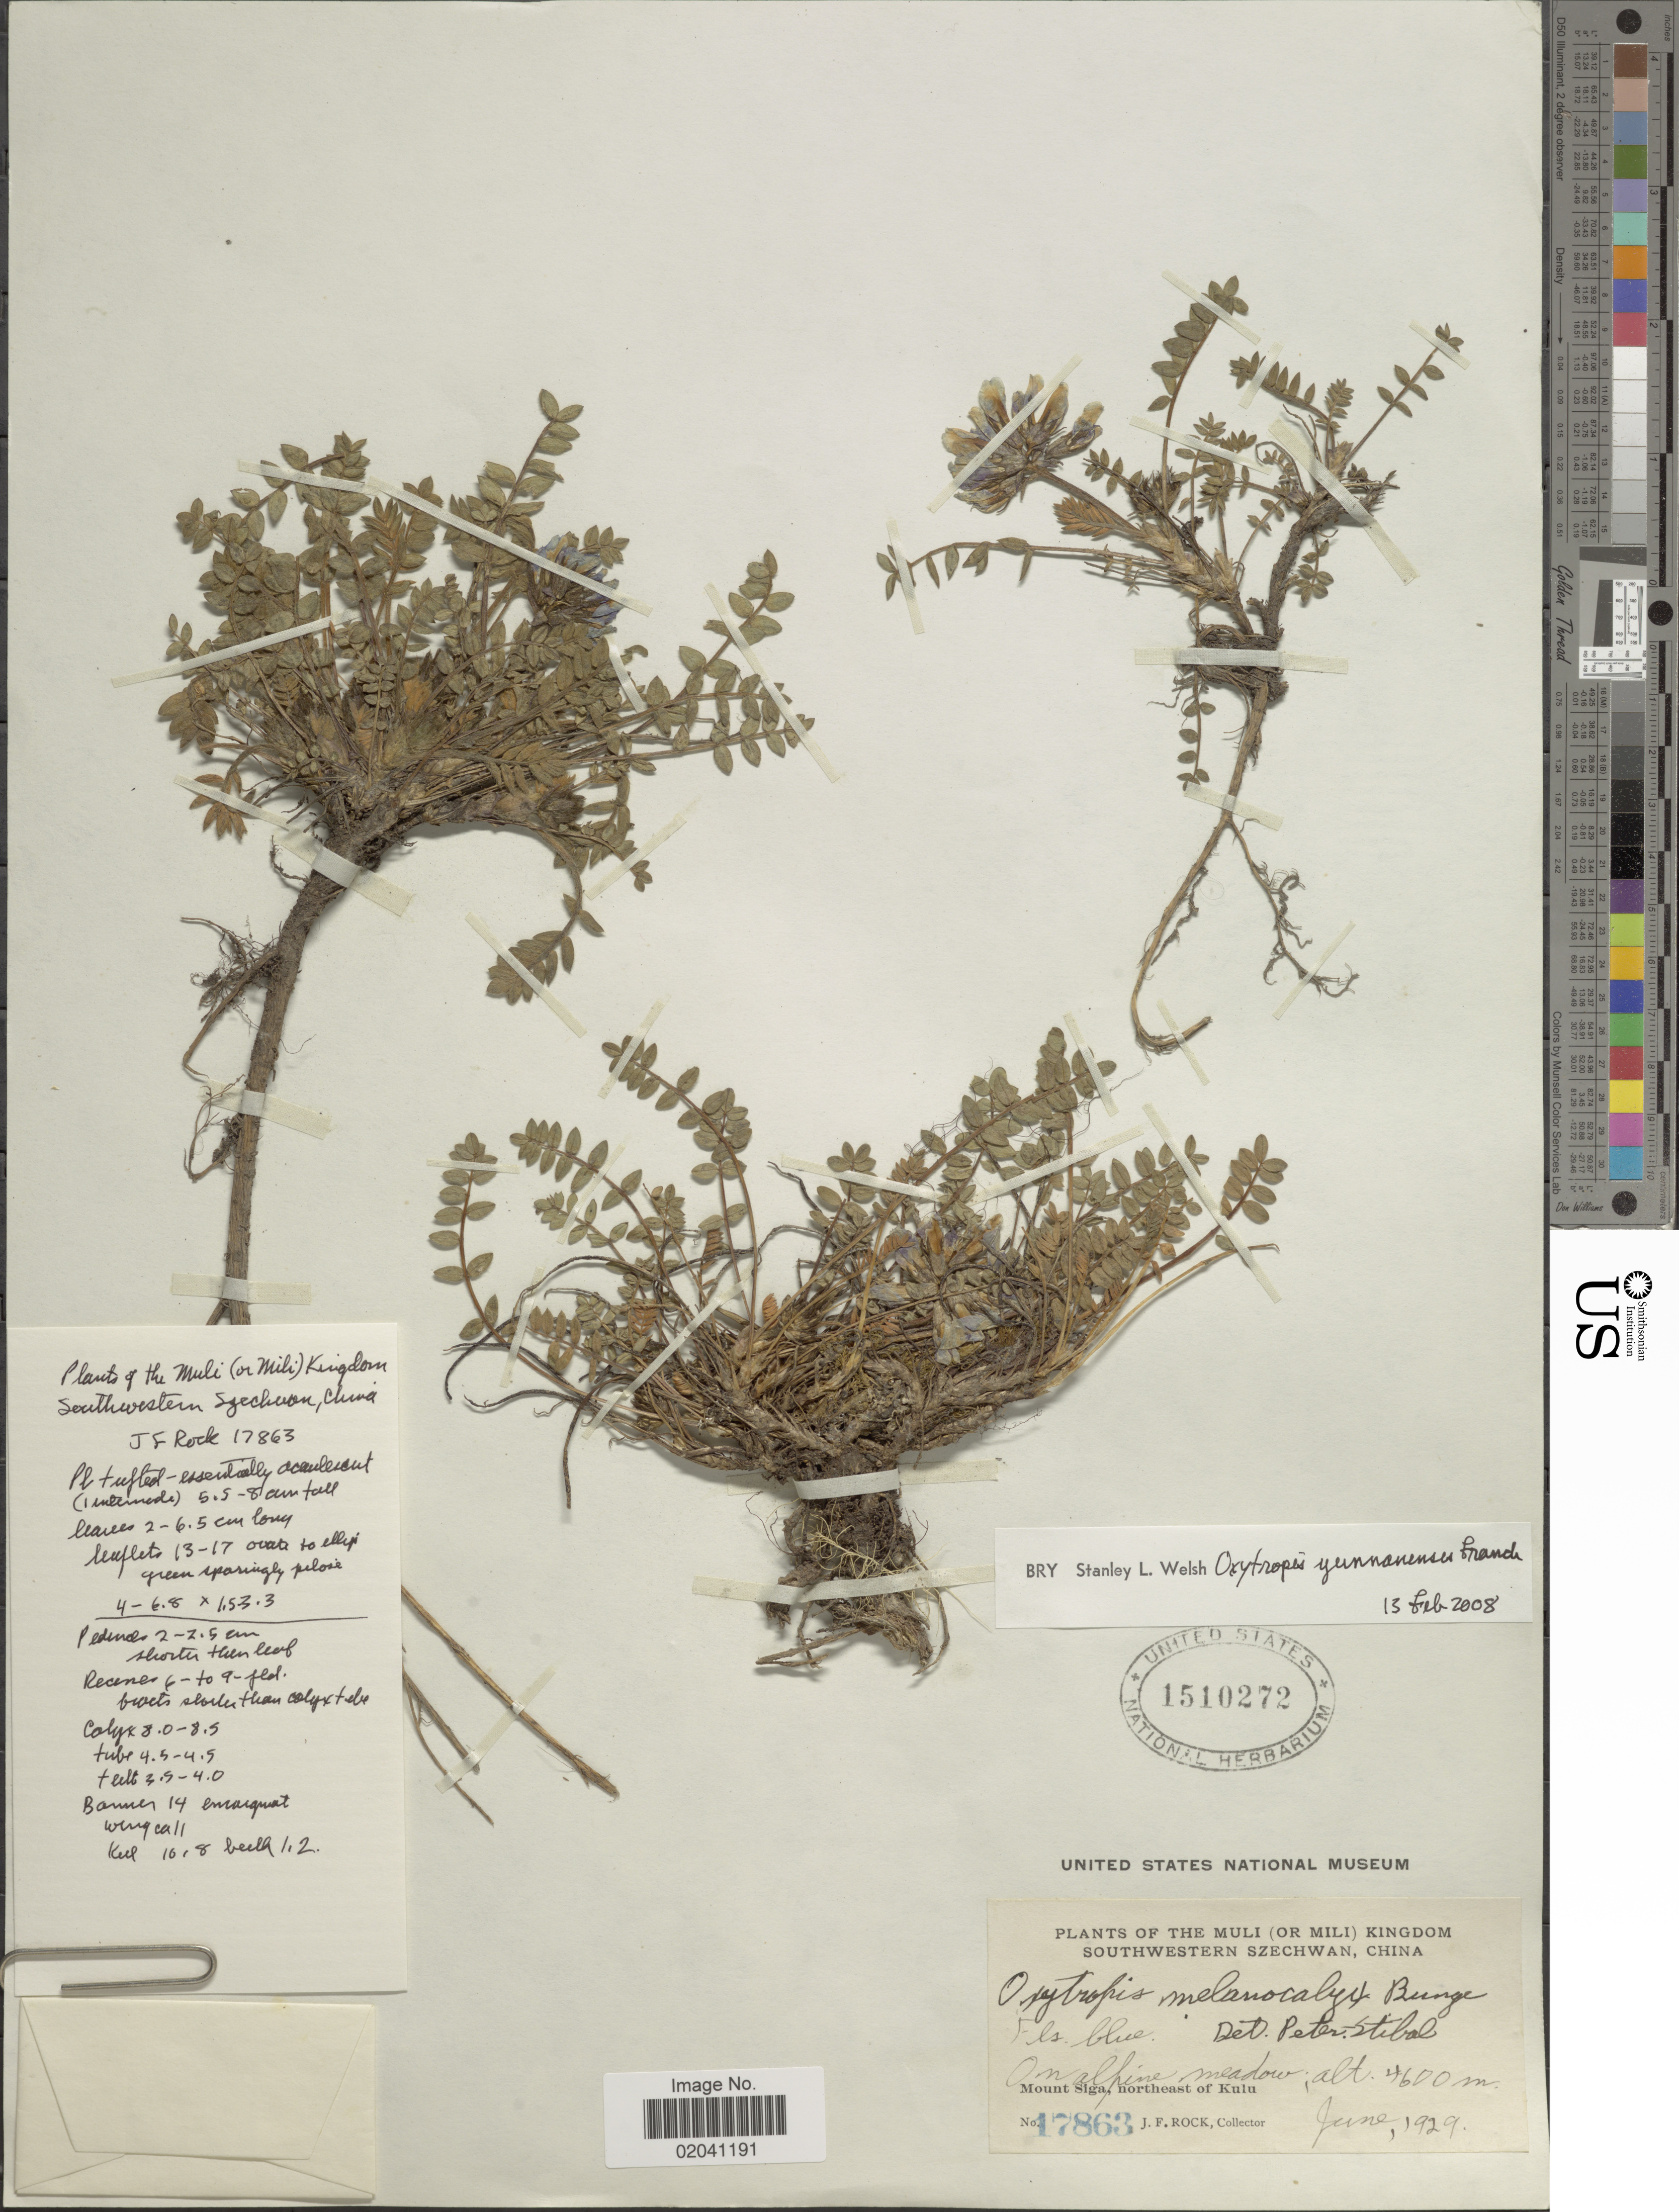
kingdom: Plantae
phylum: Tracheophyta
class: Magnoliopsida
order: Fabales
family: Fabaceae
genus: Oxytropis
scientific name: Oxytropis yunnanensis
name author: Franch.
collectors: J. Rock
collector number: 17863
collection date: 1929-06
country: China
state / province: Sichuan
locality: Muli (or Mili) Kingdon. Southwestern Szechwan. On alpine meadow. Mount Siga, northeast of Kulu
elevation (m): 4600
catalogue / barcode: US 1510272